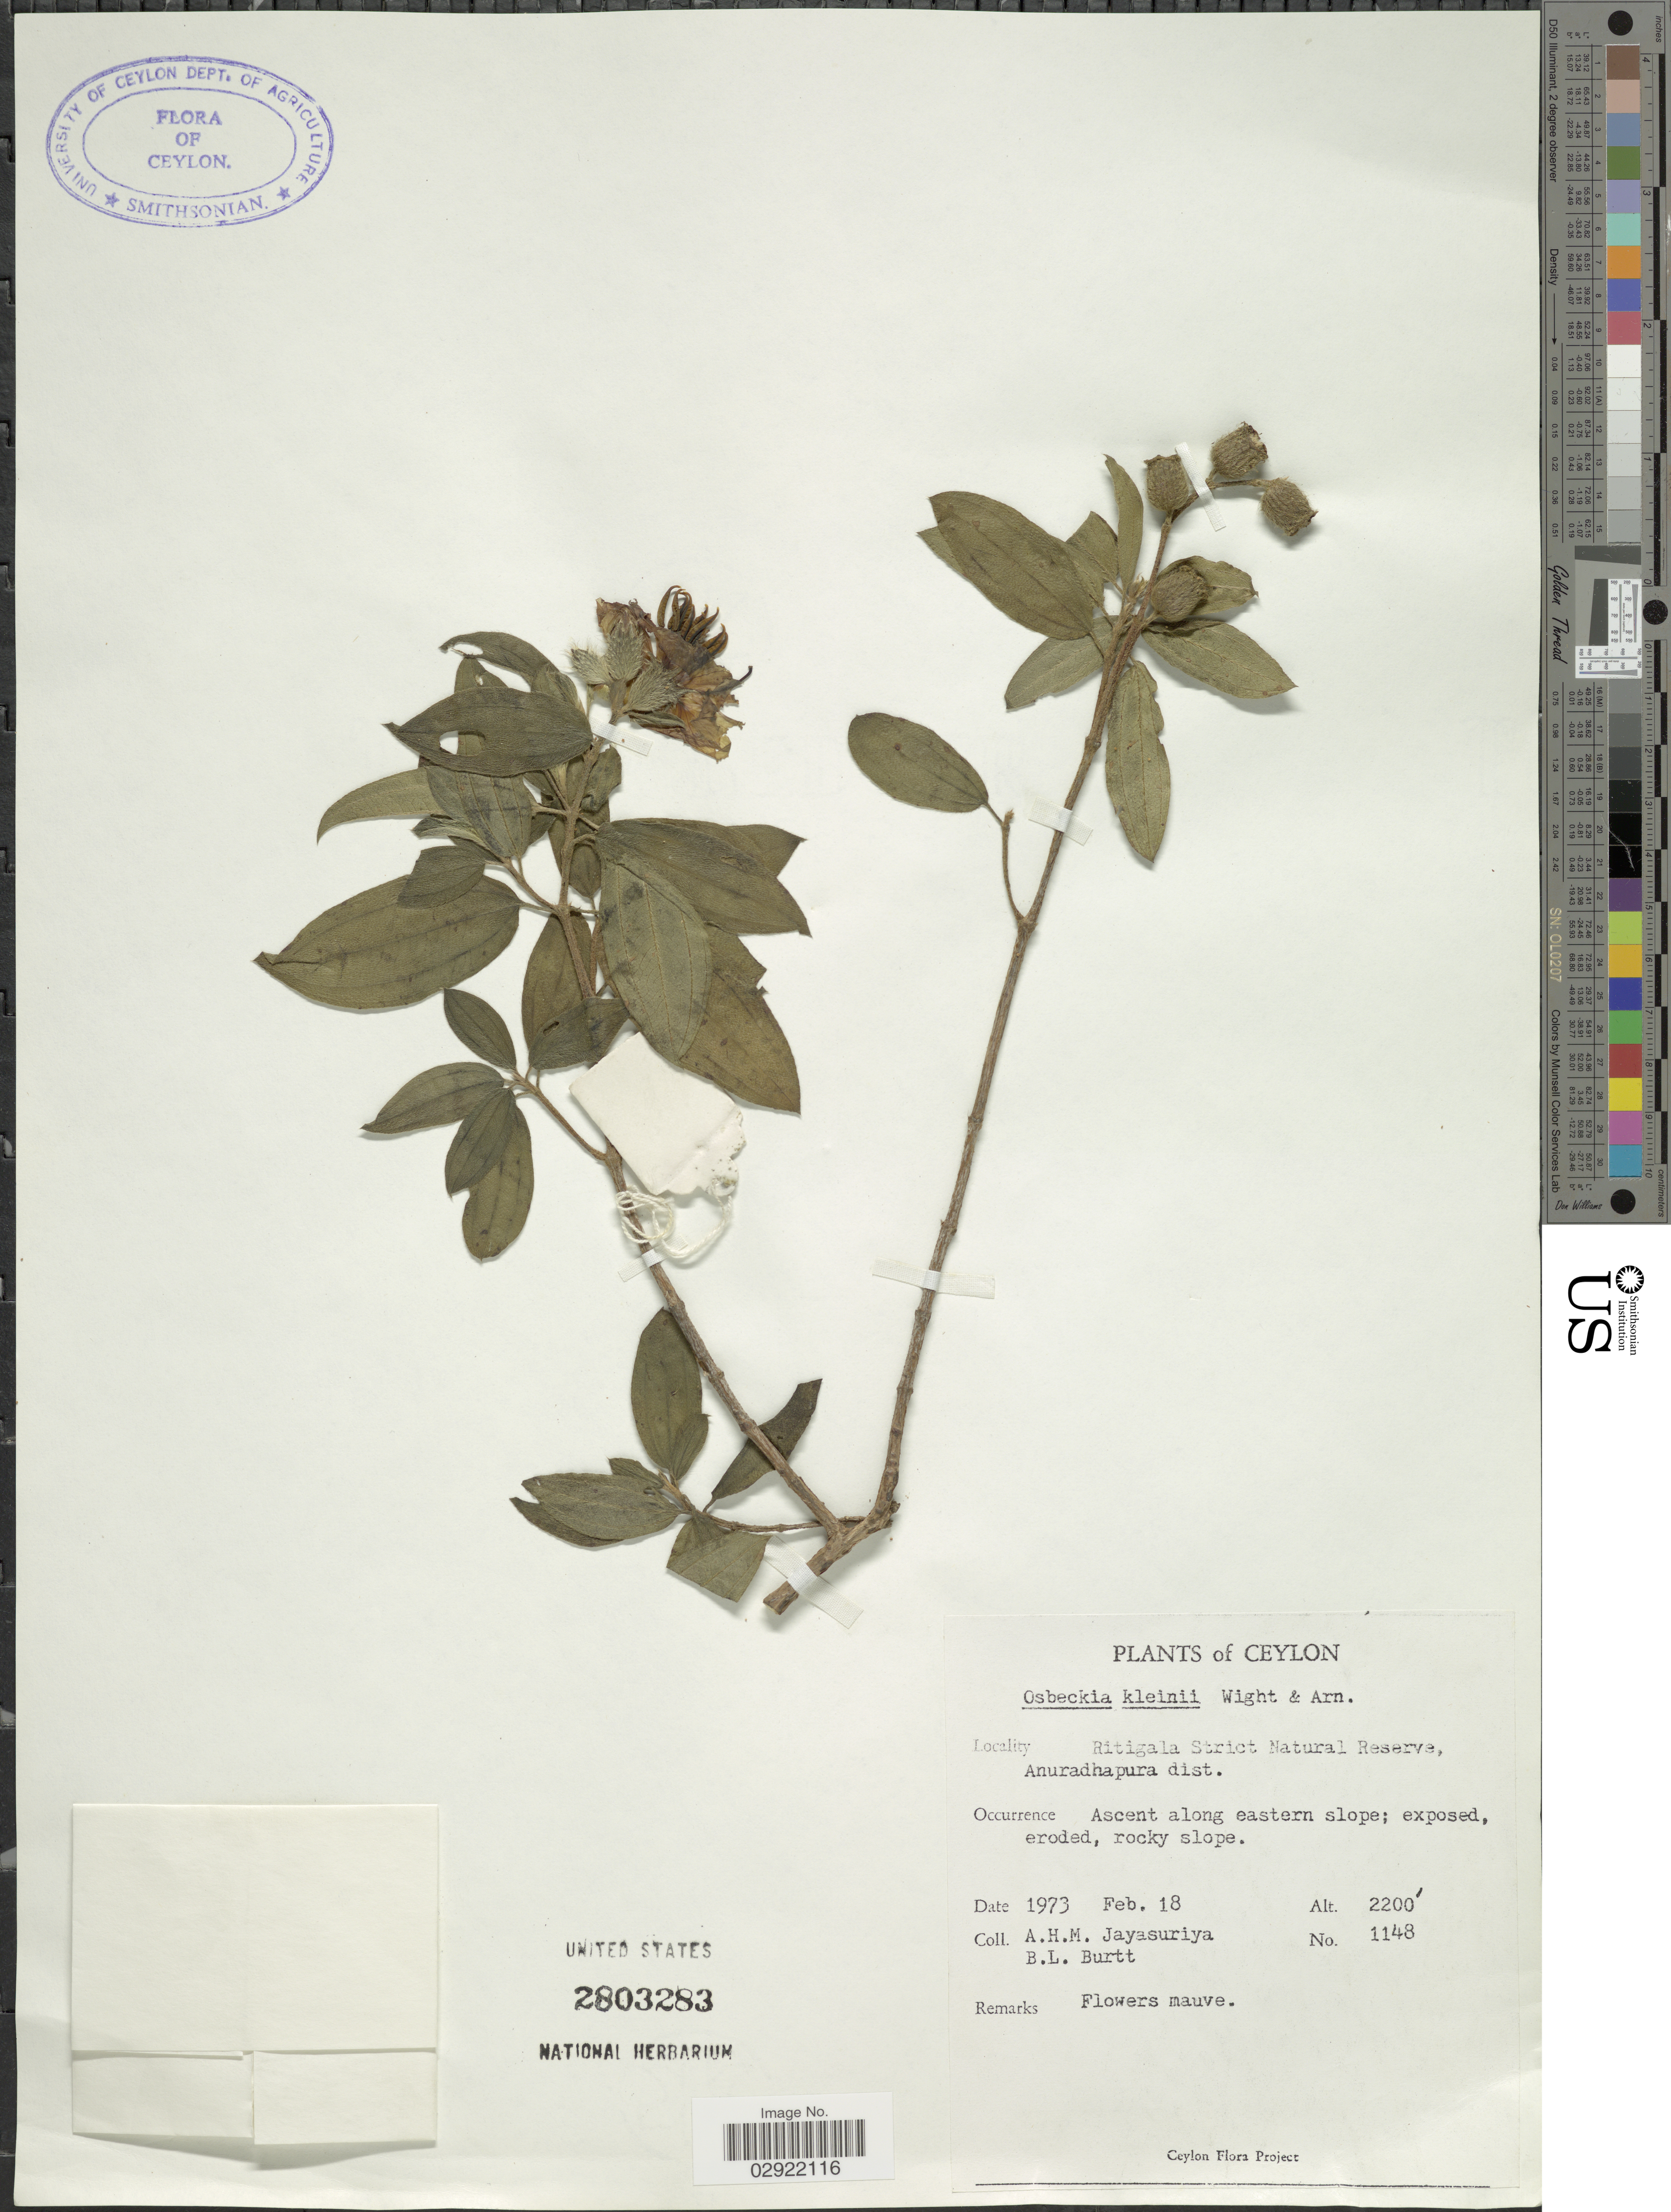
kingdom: Plantae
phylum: Tracheophyta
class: Magnoliopsida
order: Myrtales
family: Melastomataceae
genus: Osbeckia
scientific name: Osbeckia kleinii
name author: Wight & Arn.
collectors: A. Jayasuriya & B. L. Burtt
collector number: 1148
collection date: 1973-02-18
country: Sri Lanka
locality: Ceylon. Ritigala Strict Natural Reserve, Anuradhapura dist.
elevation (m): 671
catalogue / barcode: US 2803283